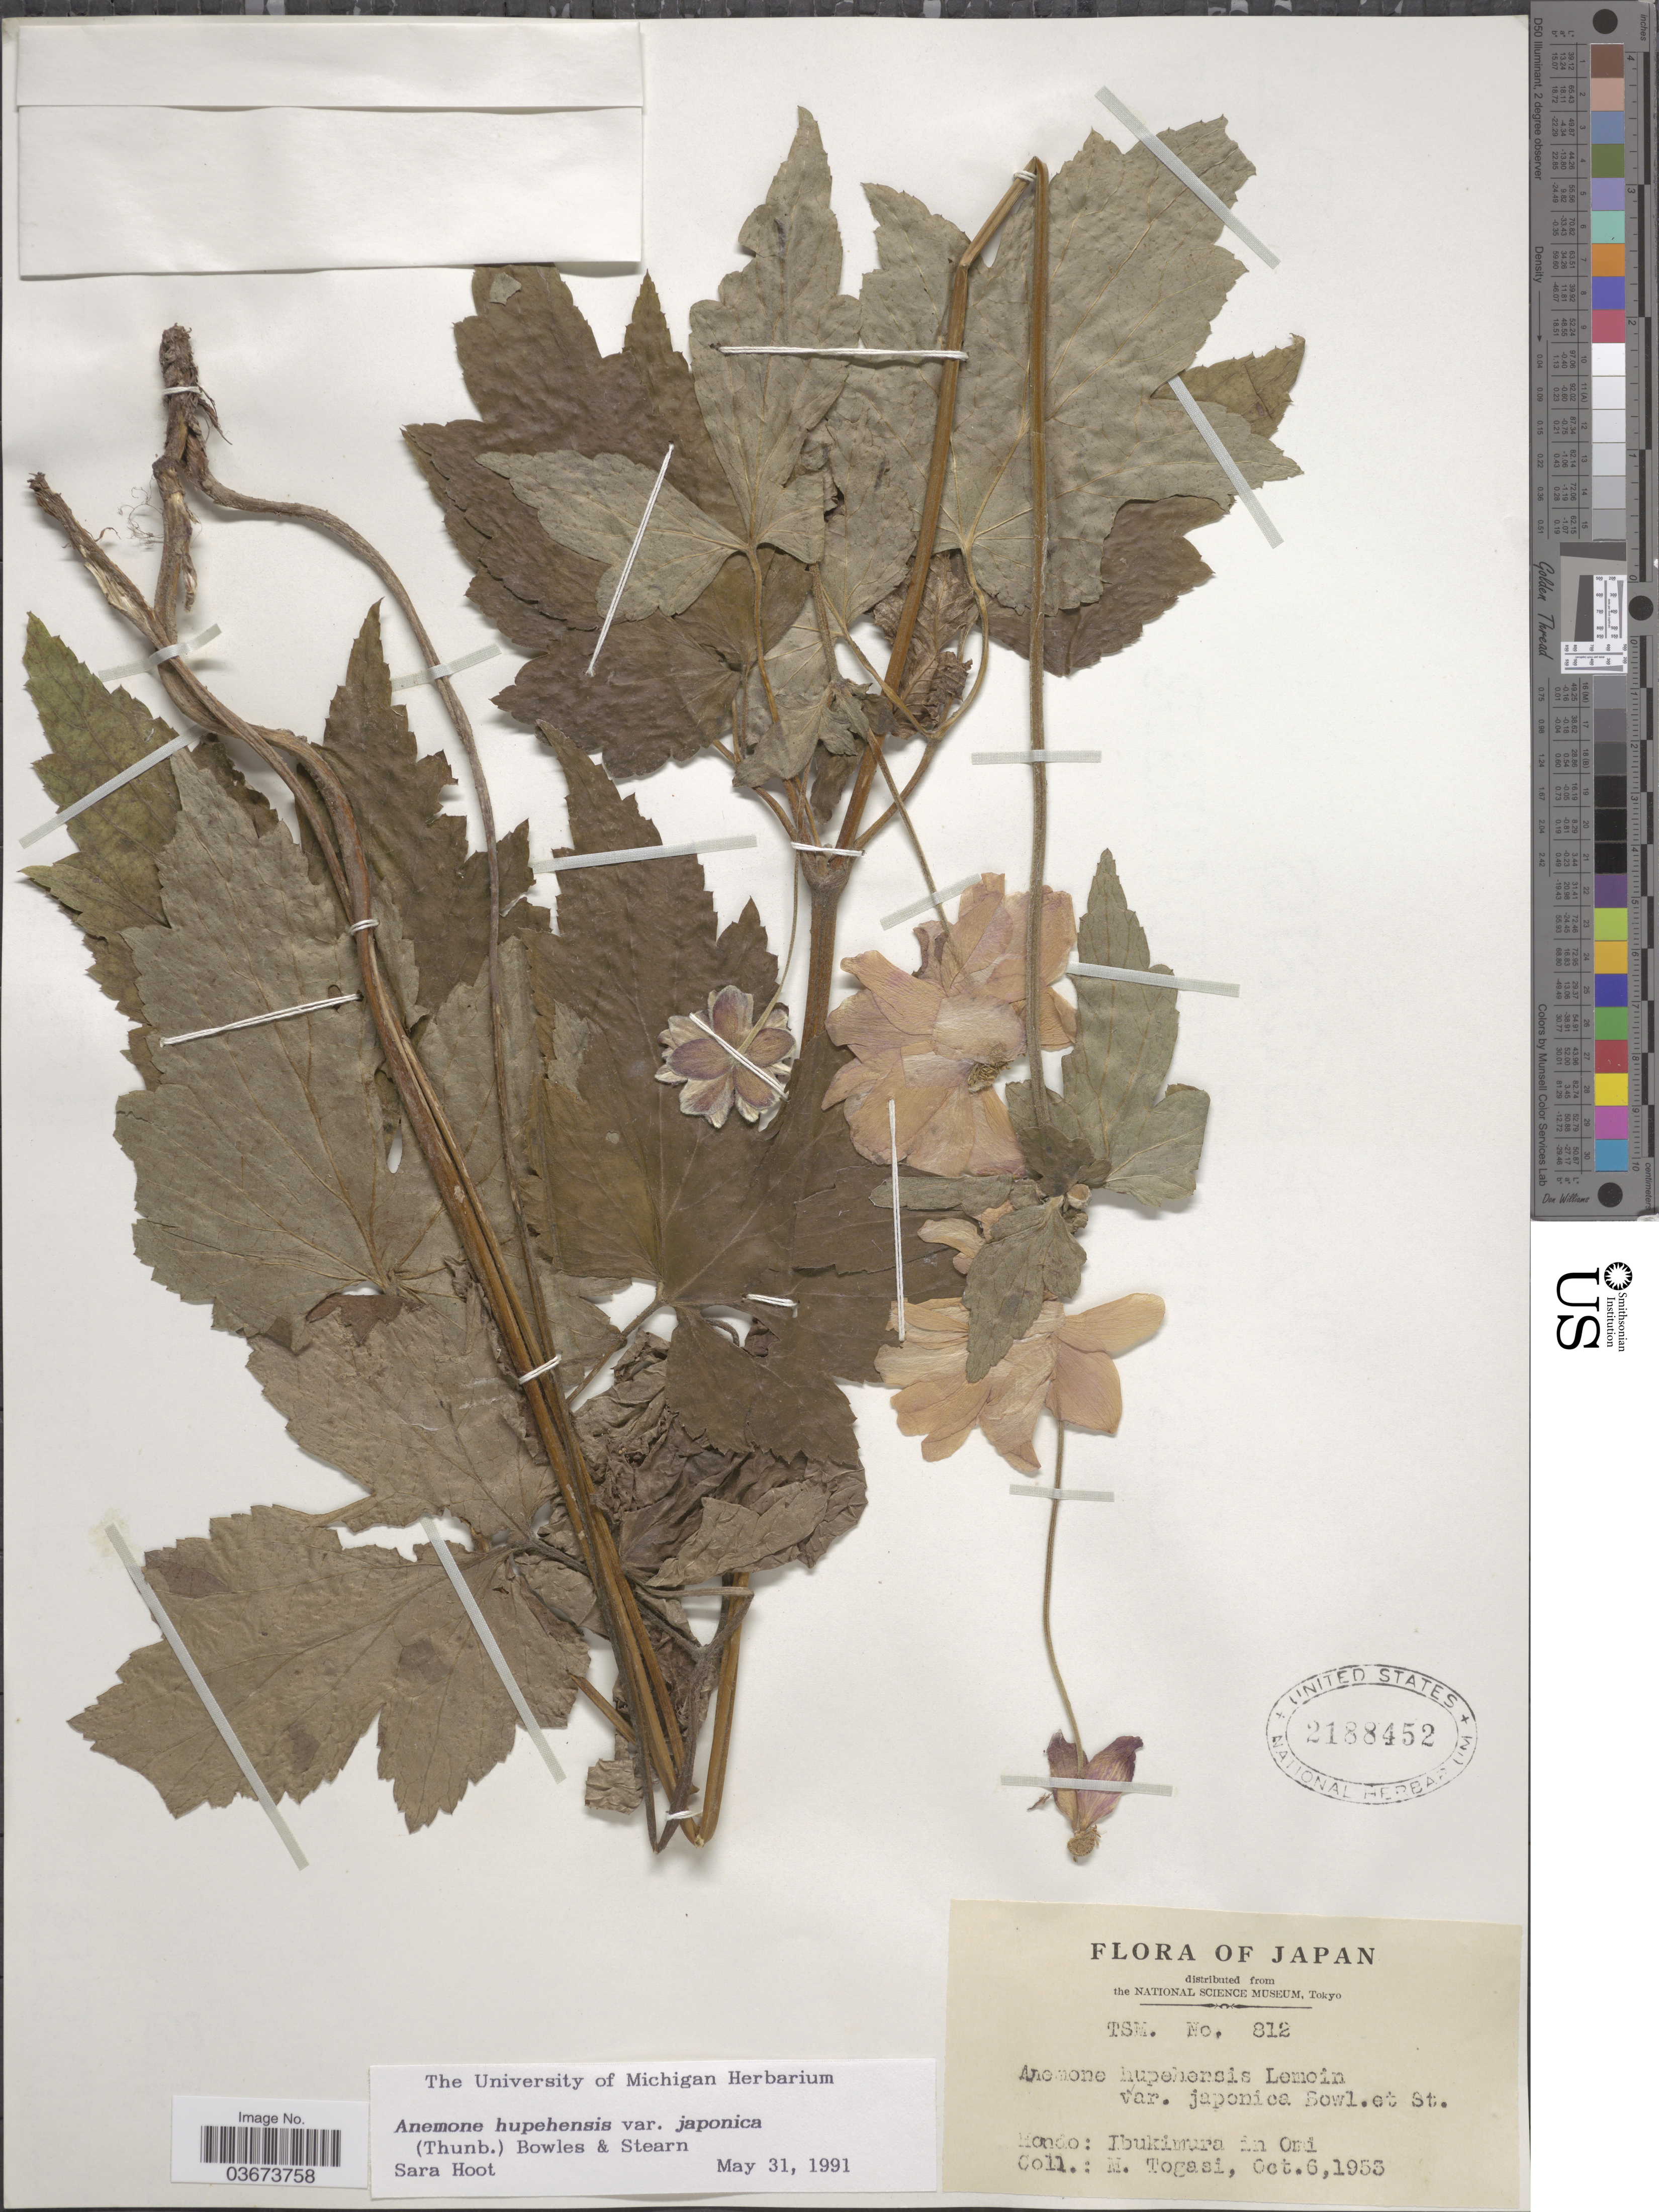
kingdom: Plantae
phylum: Tracheophyta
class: Magnoliopsida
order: Ranunculales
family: Ranunculaceae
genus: Anemone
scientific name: Anemone hupehensis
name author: (É. Lemoine) É. Lemoine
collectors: M. Togasi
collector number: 812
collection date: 1953-10-06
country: Japan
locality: Hondo: Ibukimura in Omi.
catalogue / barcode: US 2188452